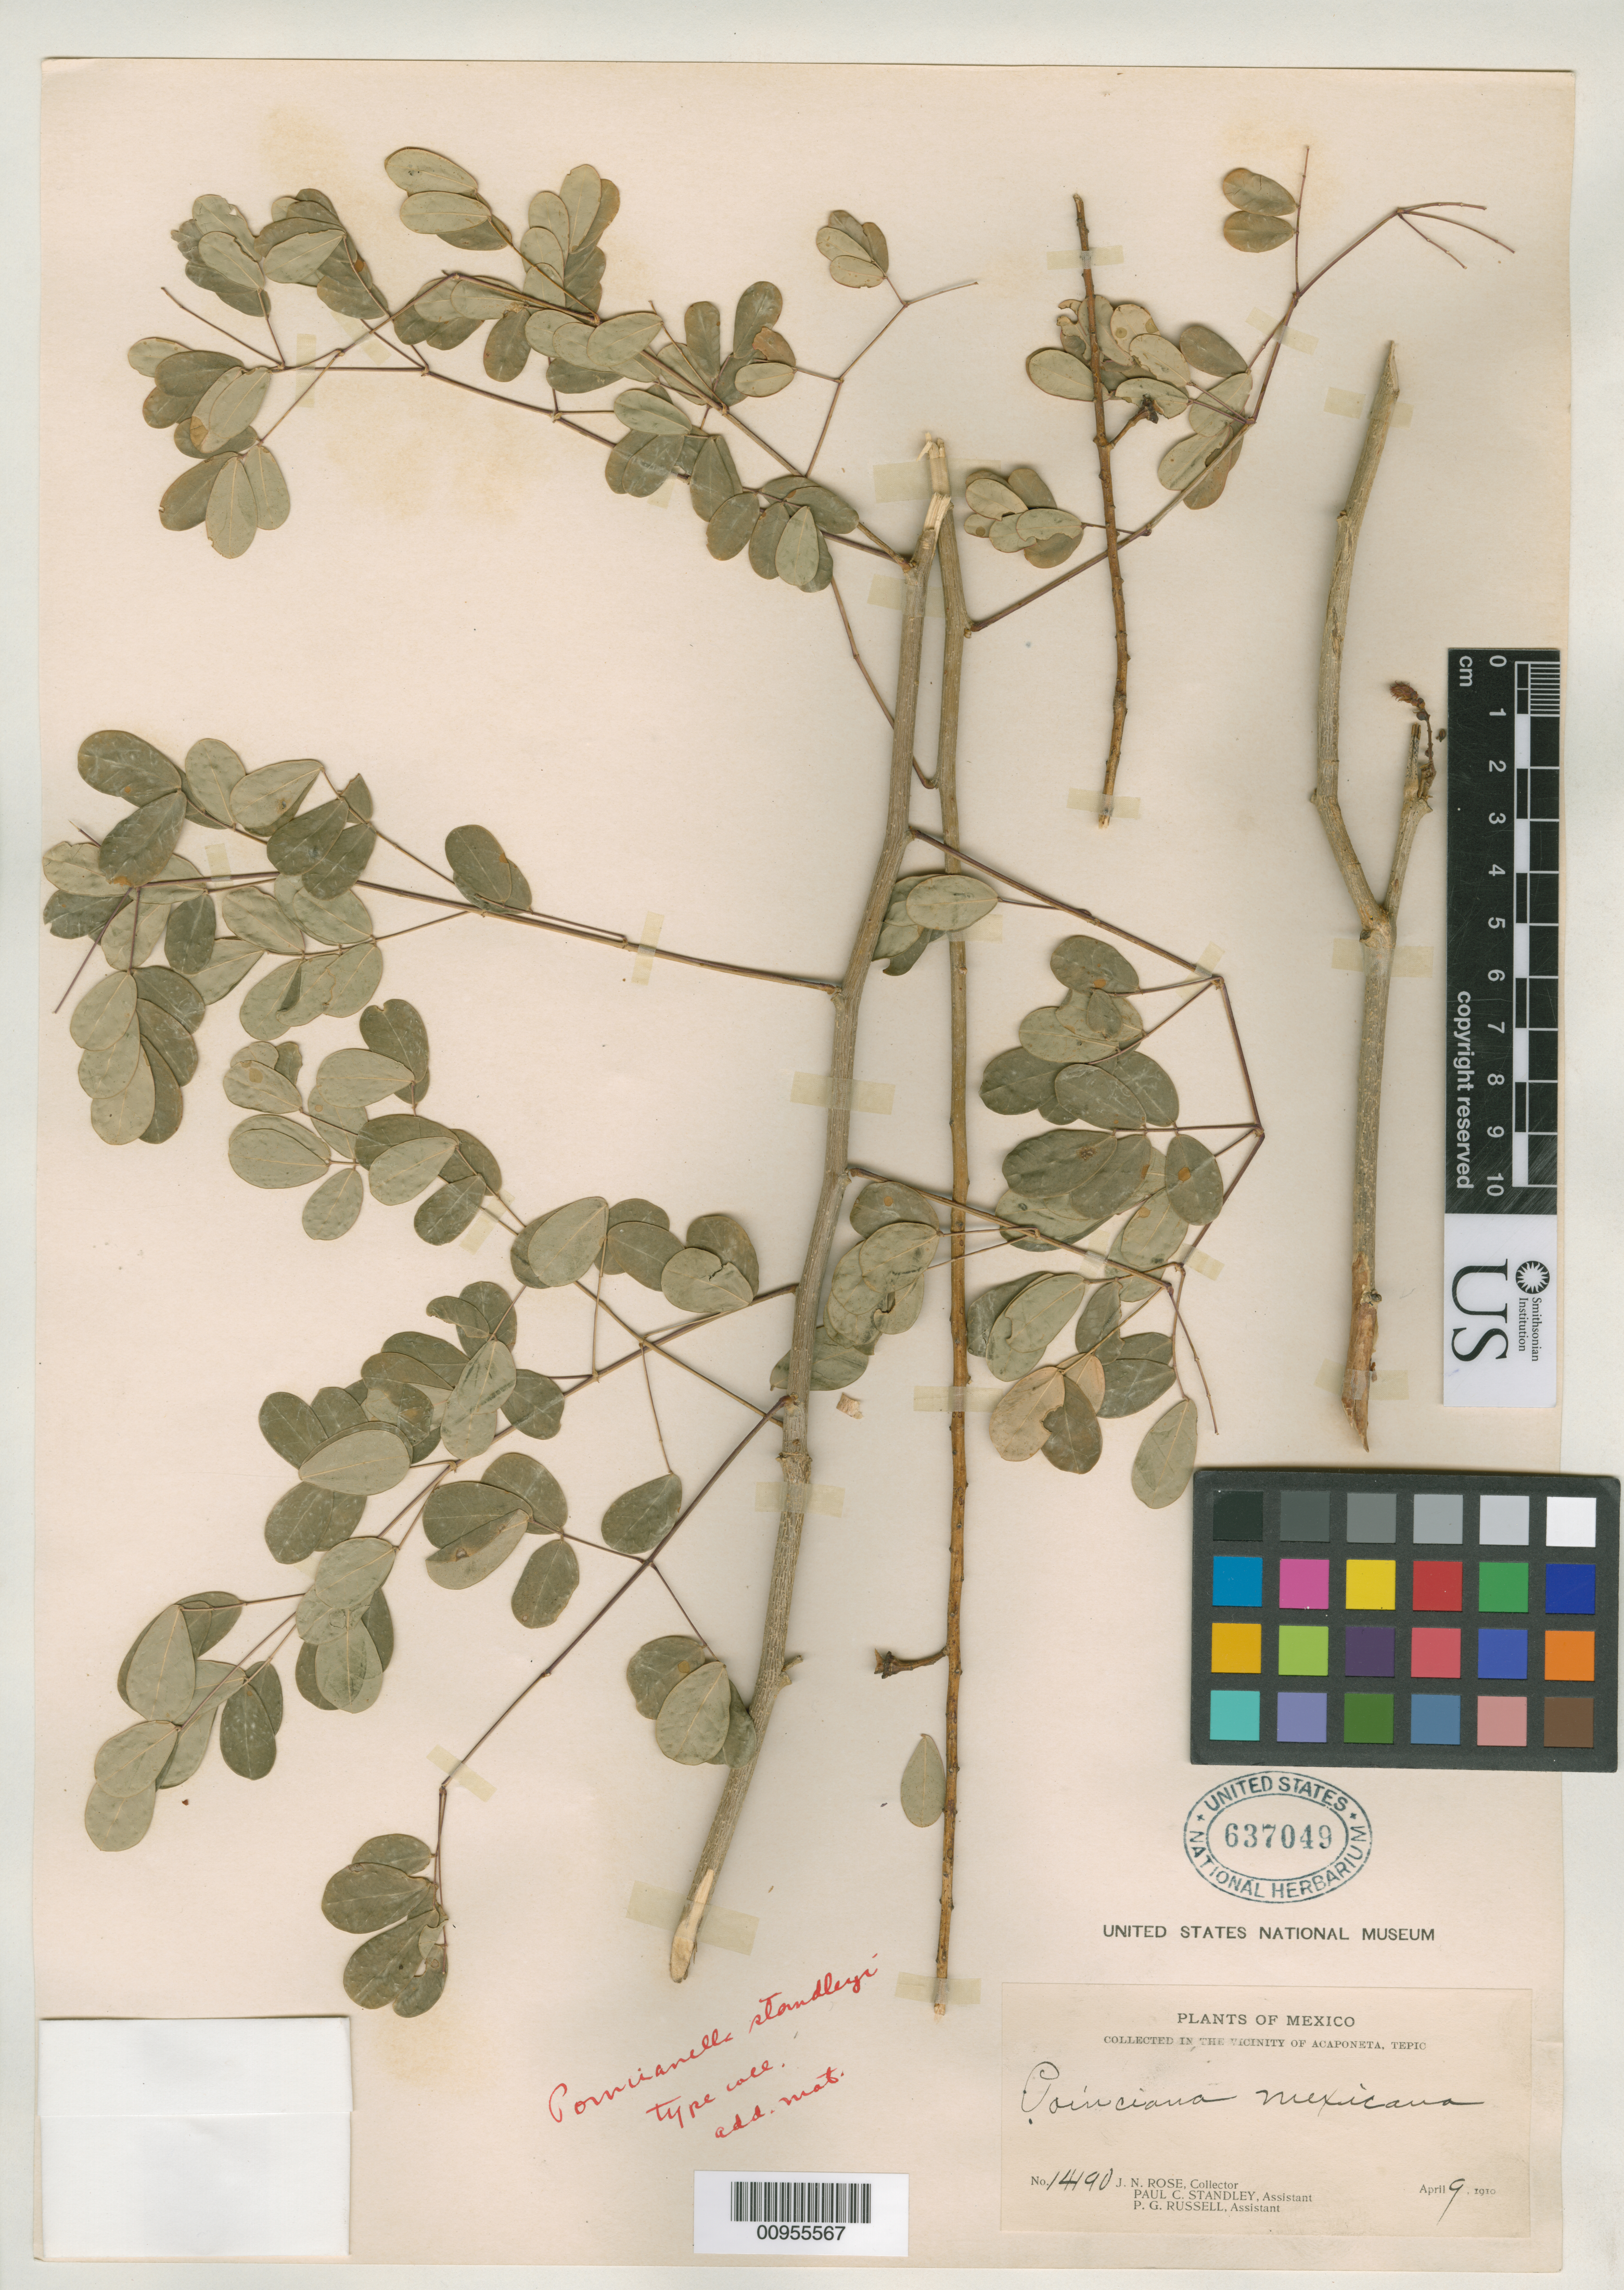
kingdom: Plantae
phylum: Tracheophyta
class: Magnoliopsida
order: Fabales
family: Fabaceae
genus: Poincianella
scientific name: Poincianella standleyi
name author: Britton & Rose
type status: Type Collection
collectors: J. N. Rose, P. C. Standley & P. G. Russell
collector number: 14190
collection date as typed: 09 Apr 1910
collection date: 1910-04-09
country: Mexico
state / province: Nayarit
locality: Collected in the vicinity of Acaponeta, Tepic.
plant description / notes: Isotype or second sheet of holotype.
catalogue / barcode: US 637049